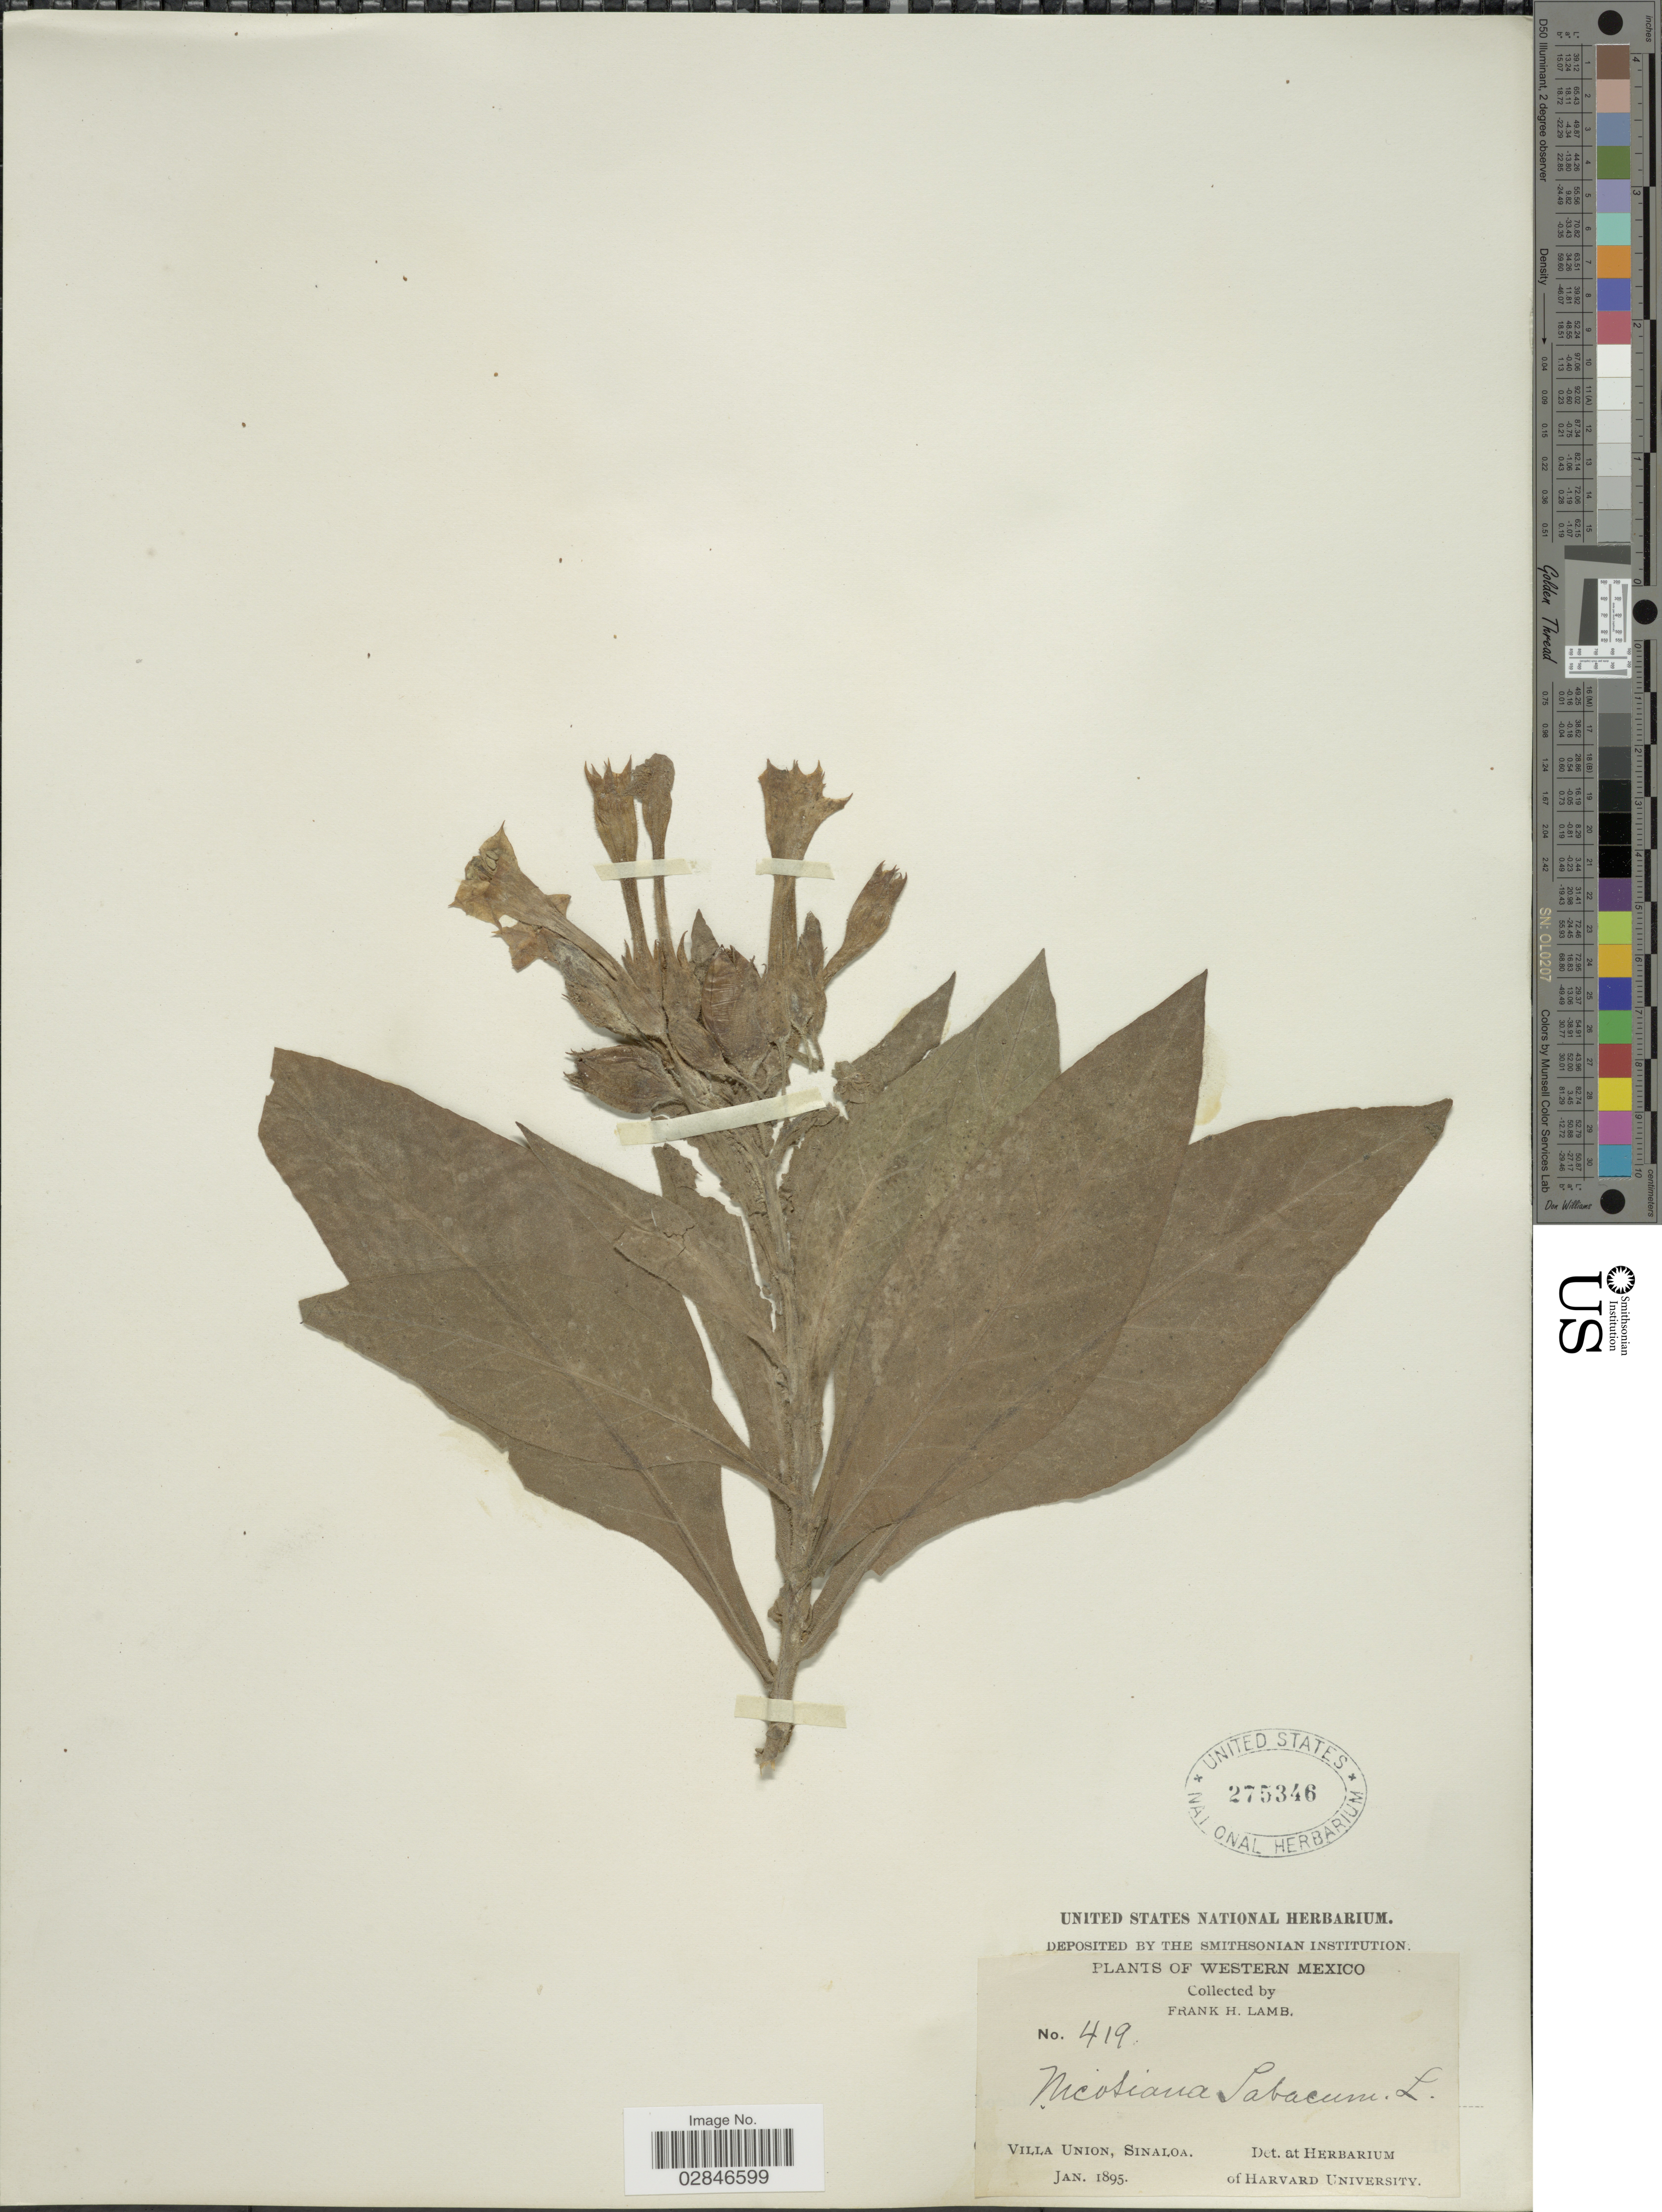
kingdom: Plantae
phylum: Tracheophyta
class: Magnoliopsida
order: Solanales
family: Solanaceae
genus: Nicotiana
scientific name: Nicotiana tabacum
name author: L.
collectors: F. H. Lamb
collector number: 419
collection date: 1895-01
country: Mexico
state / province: Sinaloa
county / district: Mazatlán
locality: Villa Unión.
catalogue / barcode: US 275346